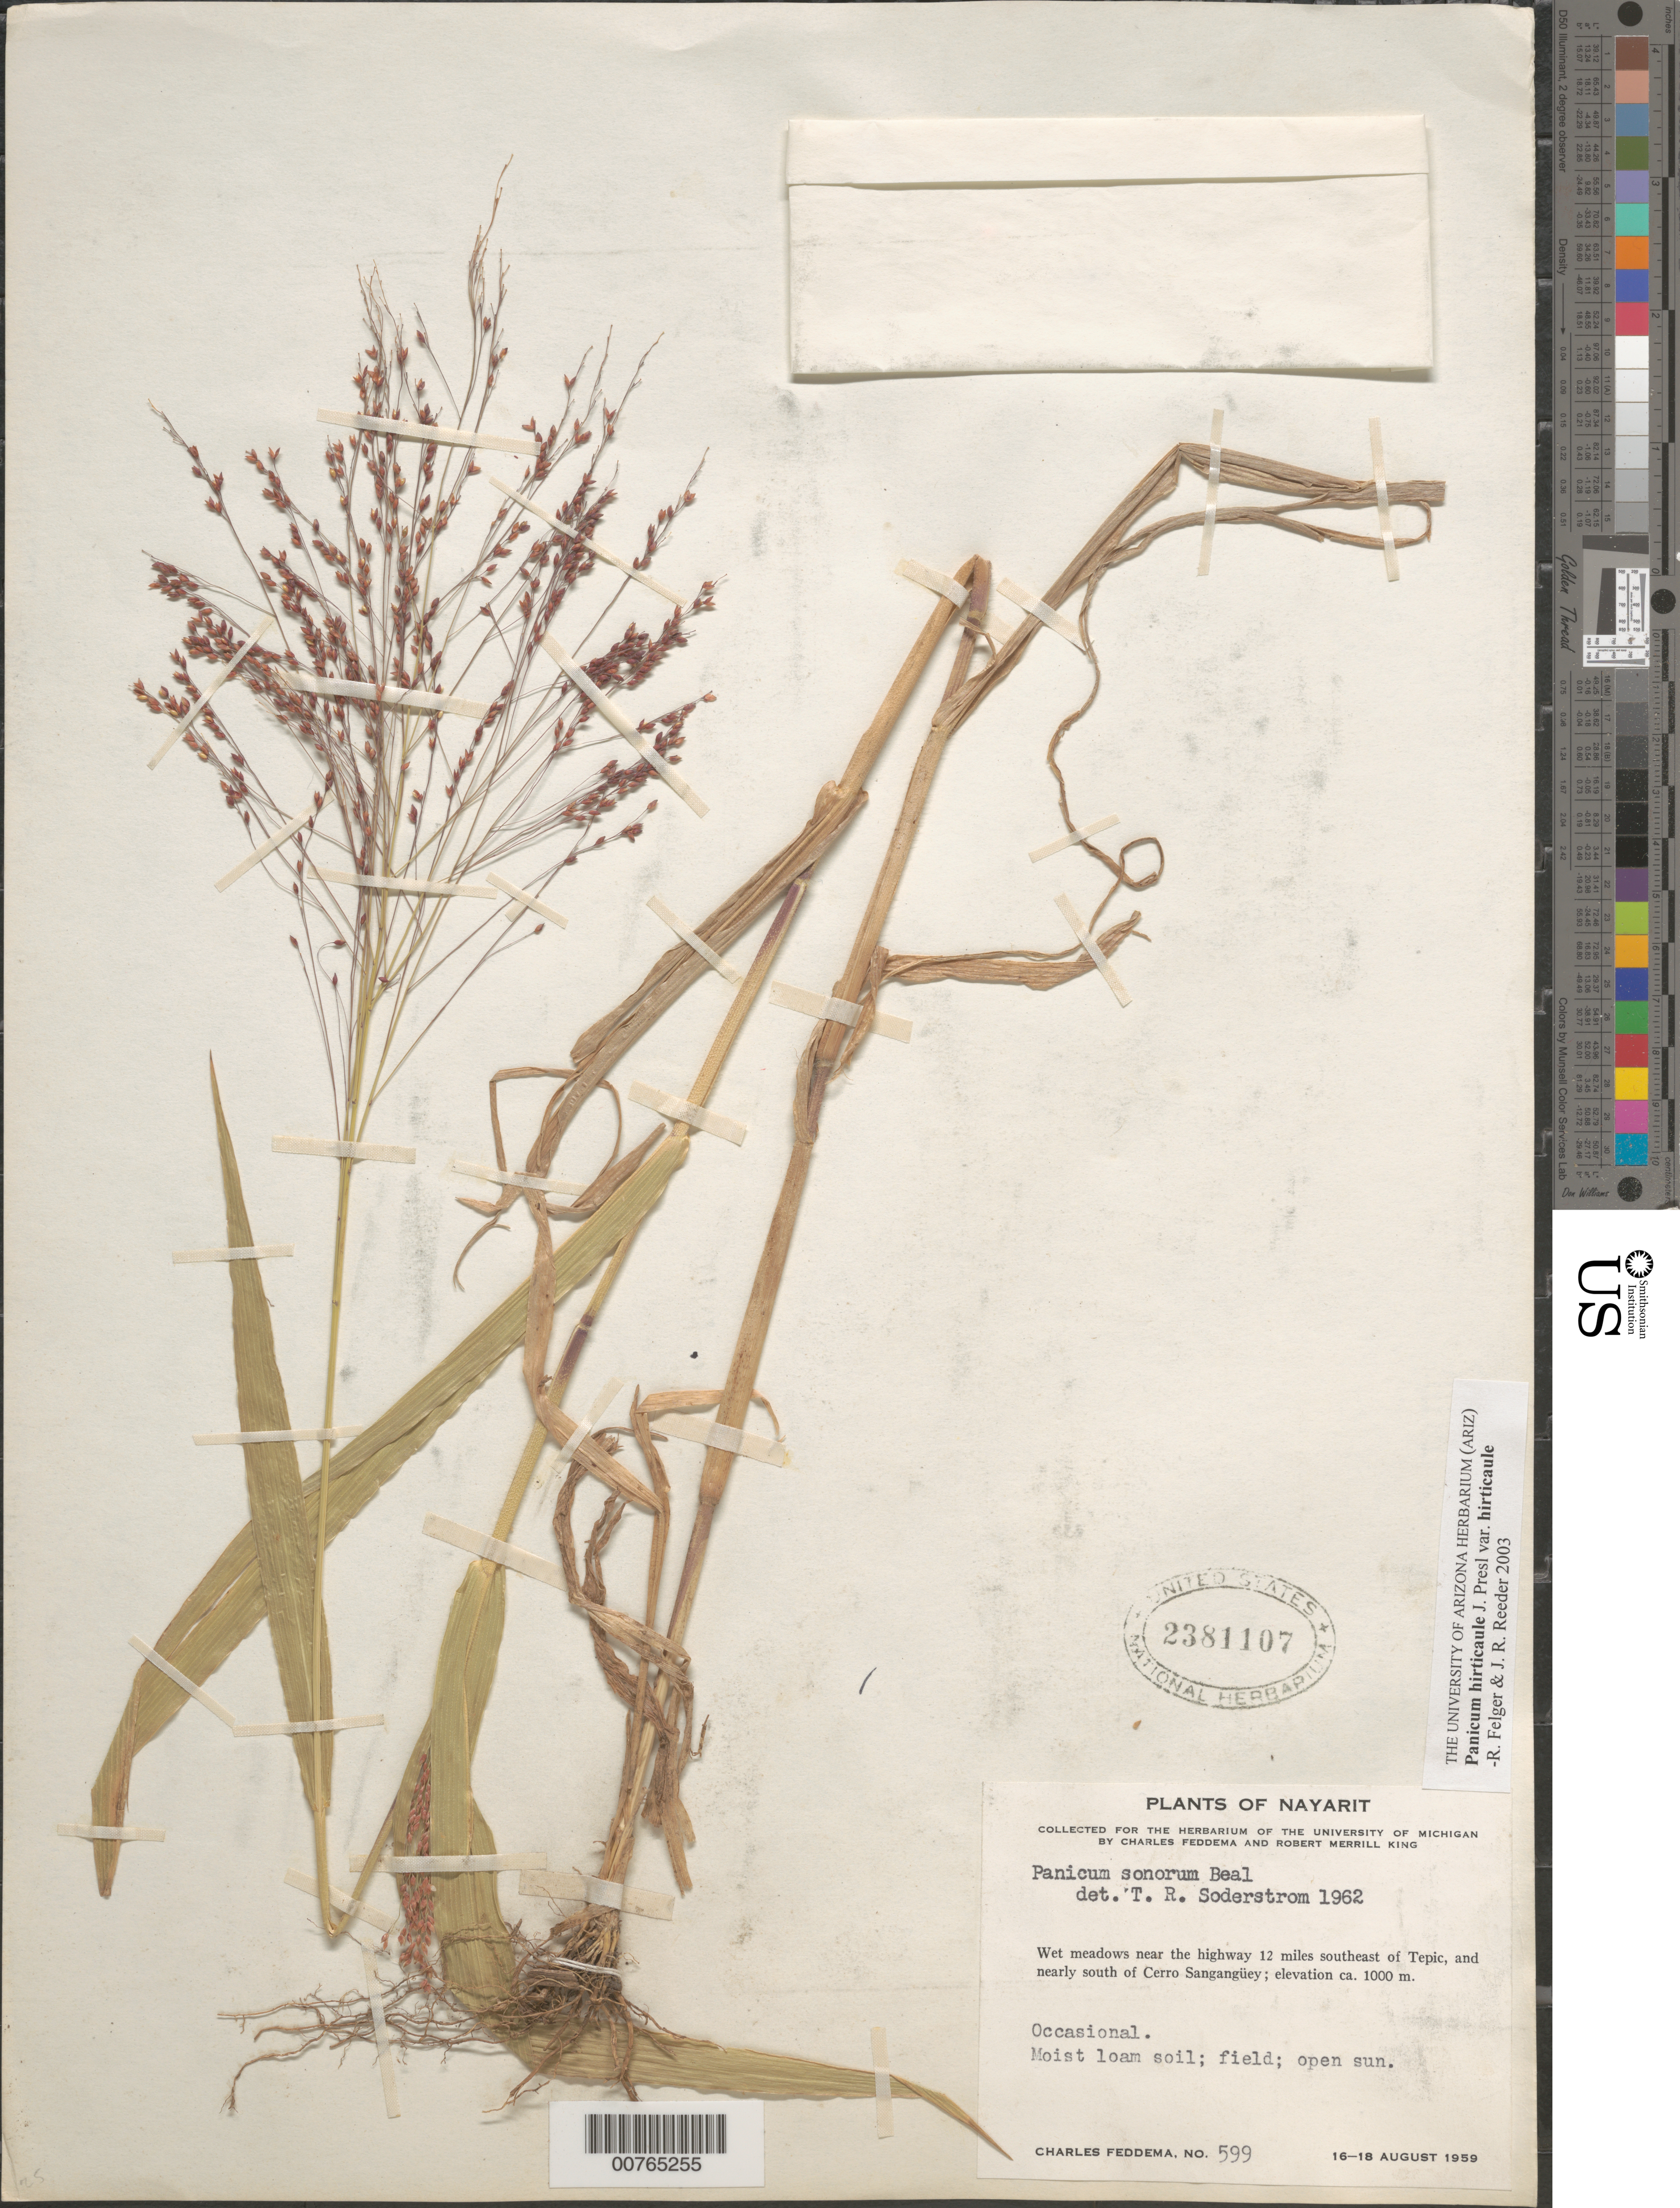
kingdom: Plantae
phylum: Tracheophyta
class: Liliopsida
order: Poales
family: Poaceae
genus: Panicum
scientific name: Panicum hirticaule var. hirticaule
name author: J. Presl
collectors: C. Feddema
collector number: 599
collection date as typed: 16 Aug 1959 to 18 Aug 1959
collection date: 1959-08-16/1959-08-18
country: Mexico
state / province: Nayarit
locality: Near the highway 12 mi SE of Tepic, and nearly S of Cerro Sangangüey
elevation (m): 1000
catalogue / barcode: US 2381107